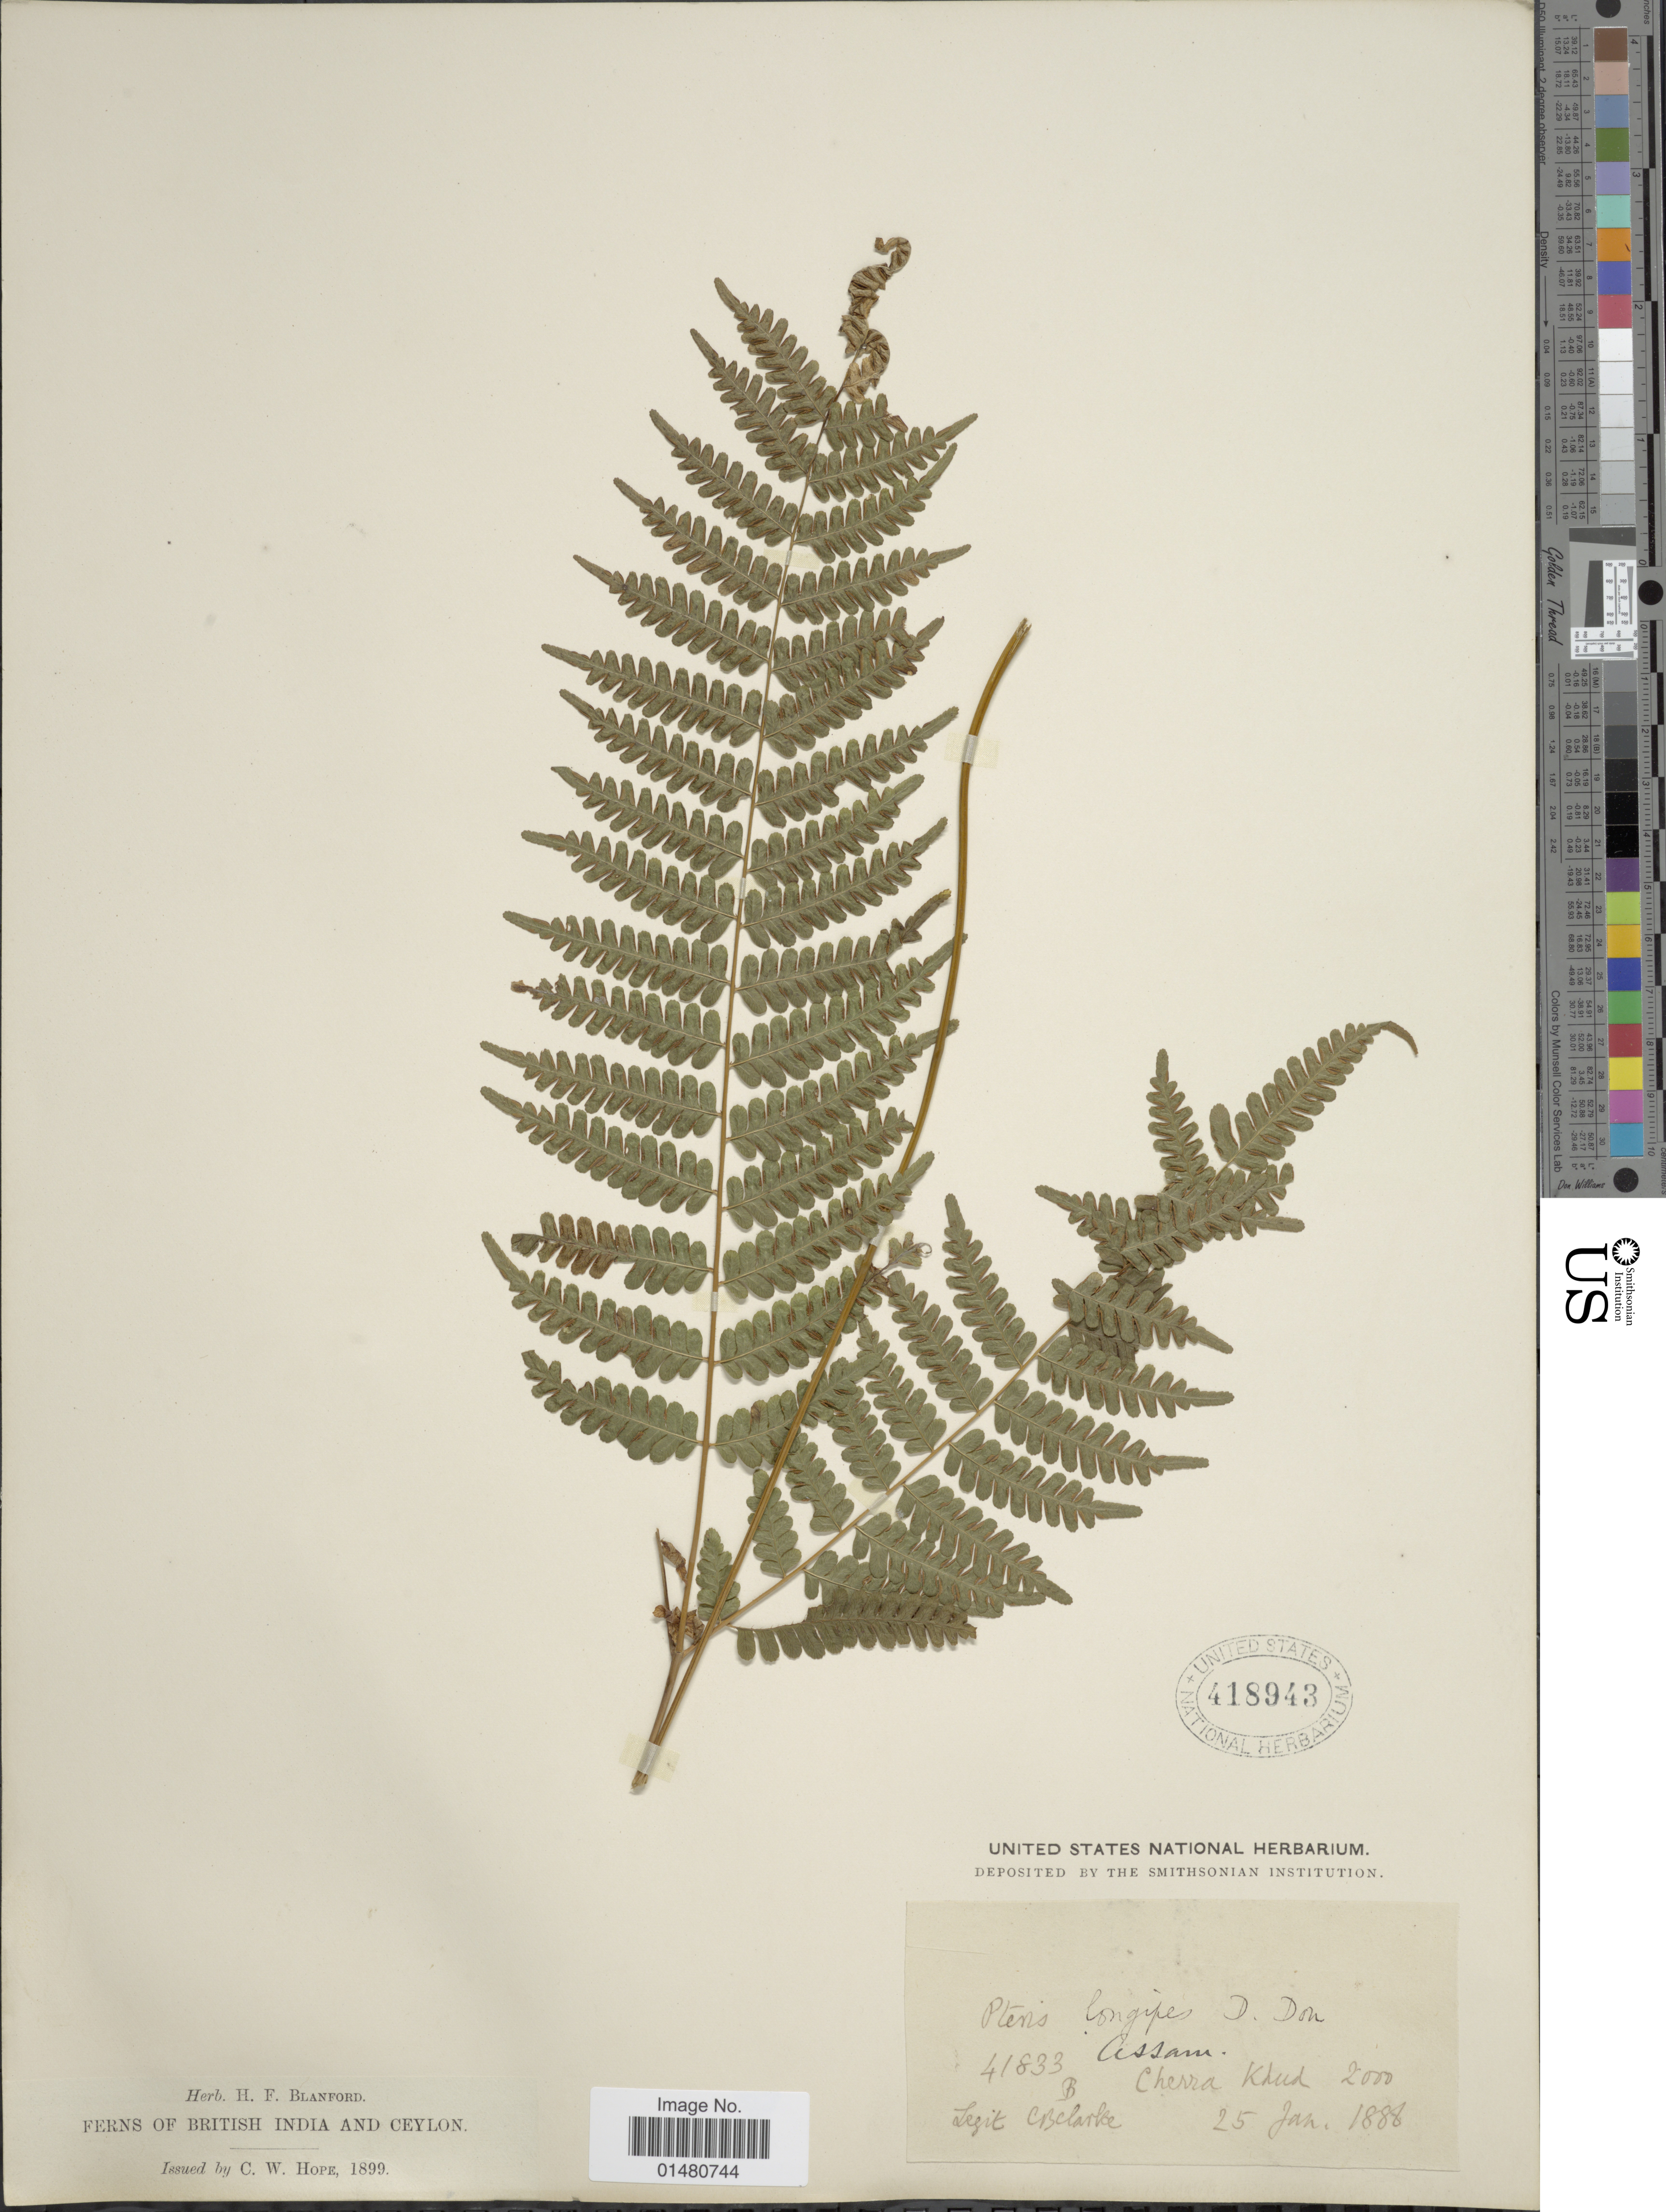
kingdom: Plantae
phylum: Tracheophyta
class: Polypodiopsida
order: Polypodiales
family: Pteridaceae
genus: Pteris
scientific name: Pteris longipes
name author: D. Don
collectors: C. B. Clarke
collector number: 41833B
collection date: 1888-01-25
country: India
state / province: Assam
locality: Cherra Khud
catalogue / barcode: US 418943